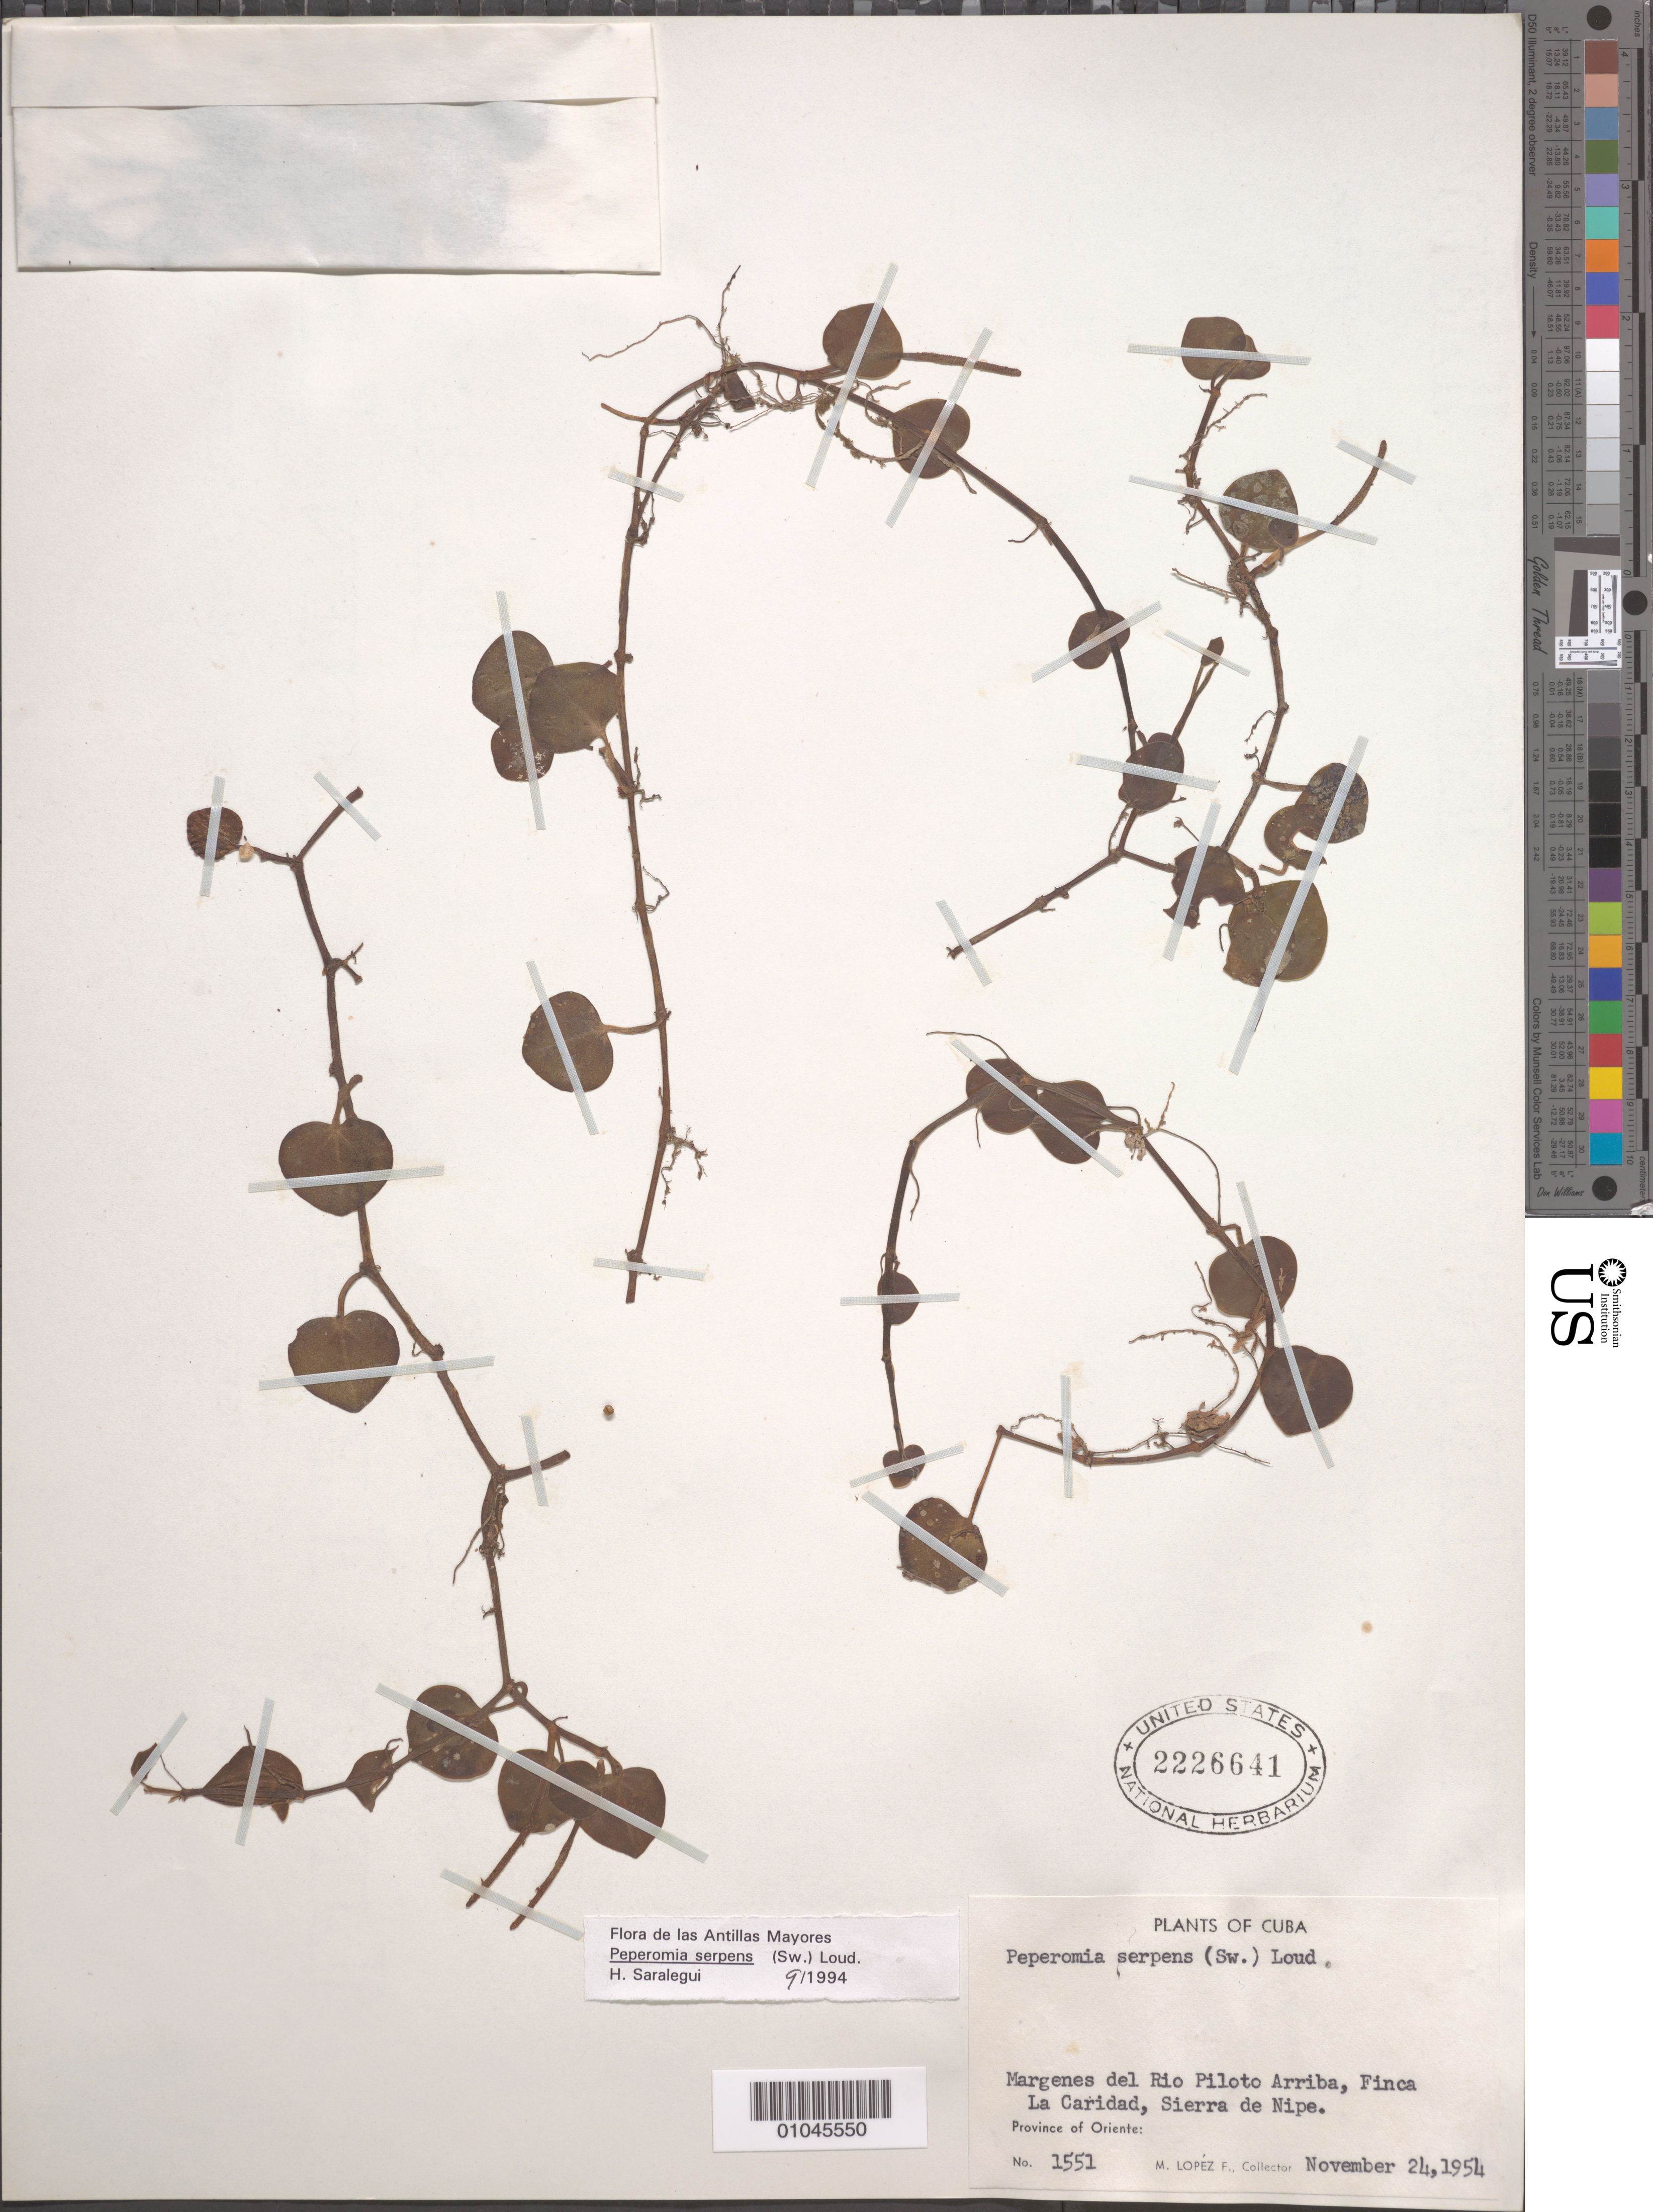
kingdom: Plantae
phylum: Tracheophyta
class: Magnoliopsida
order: Piperales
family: Piperaceae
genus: Peperomia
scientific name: Peperomia serpens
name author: (Sw.) Loudon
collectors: M. López Figueiras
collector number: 1551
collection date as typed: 24 Nov 1954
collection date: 1954-11-24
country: Cuba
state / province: Holguín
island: Cuba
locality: Margenes del Rio Piloto Arriba, FInca La Caridad, Sierra de Nipe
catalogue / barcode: US 2226641